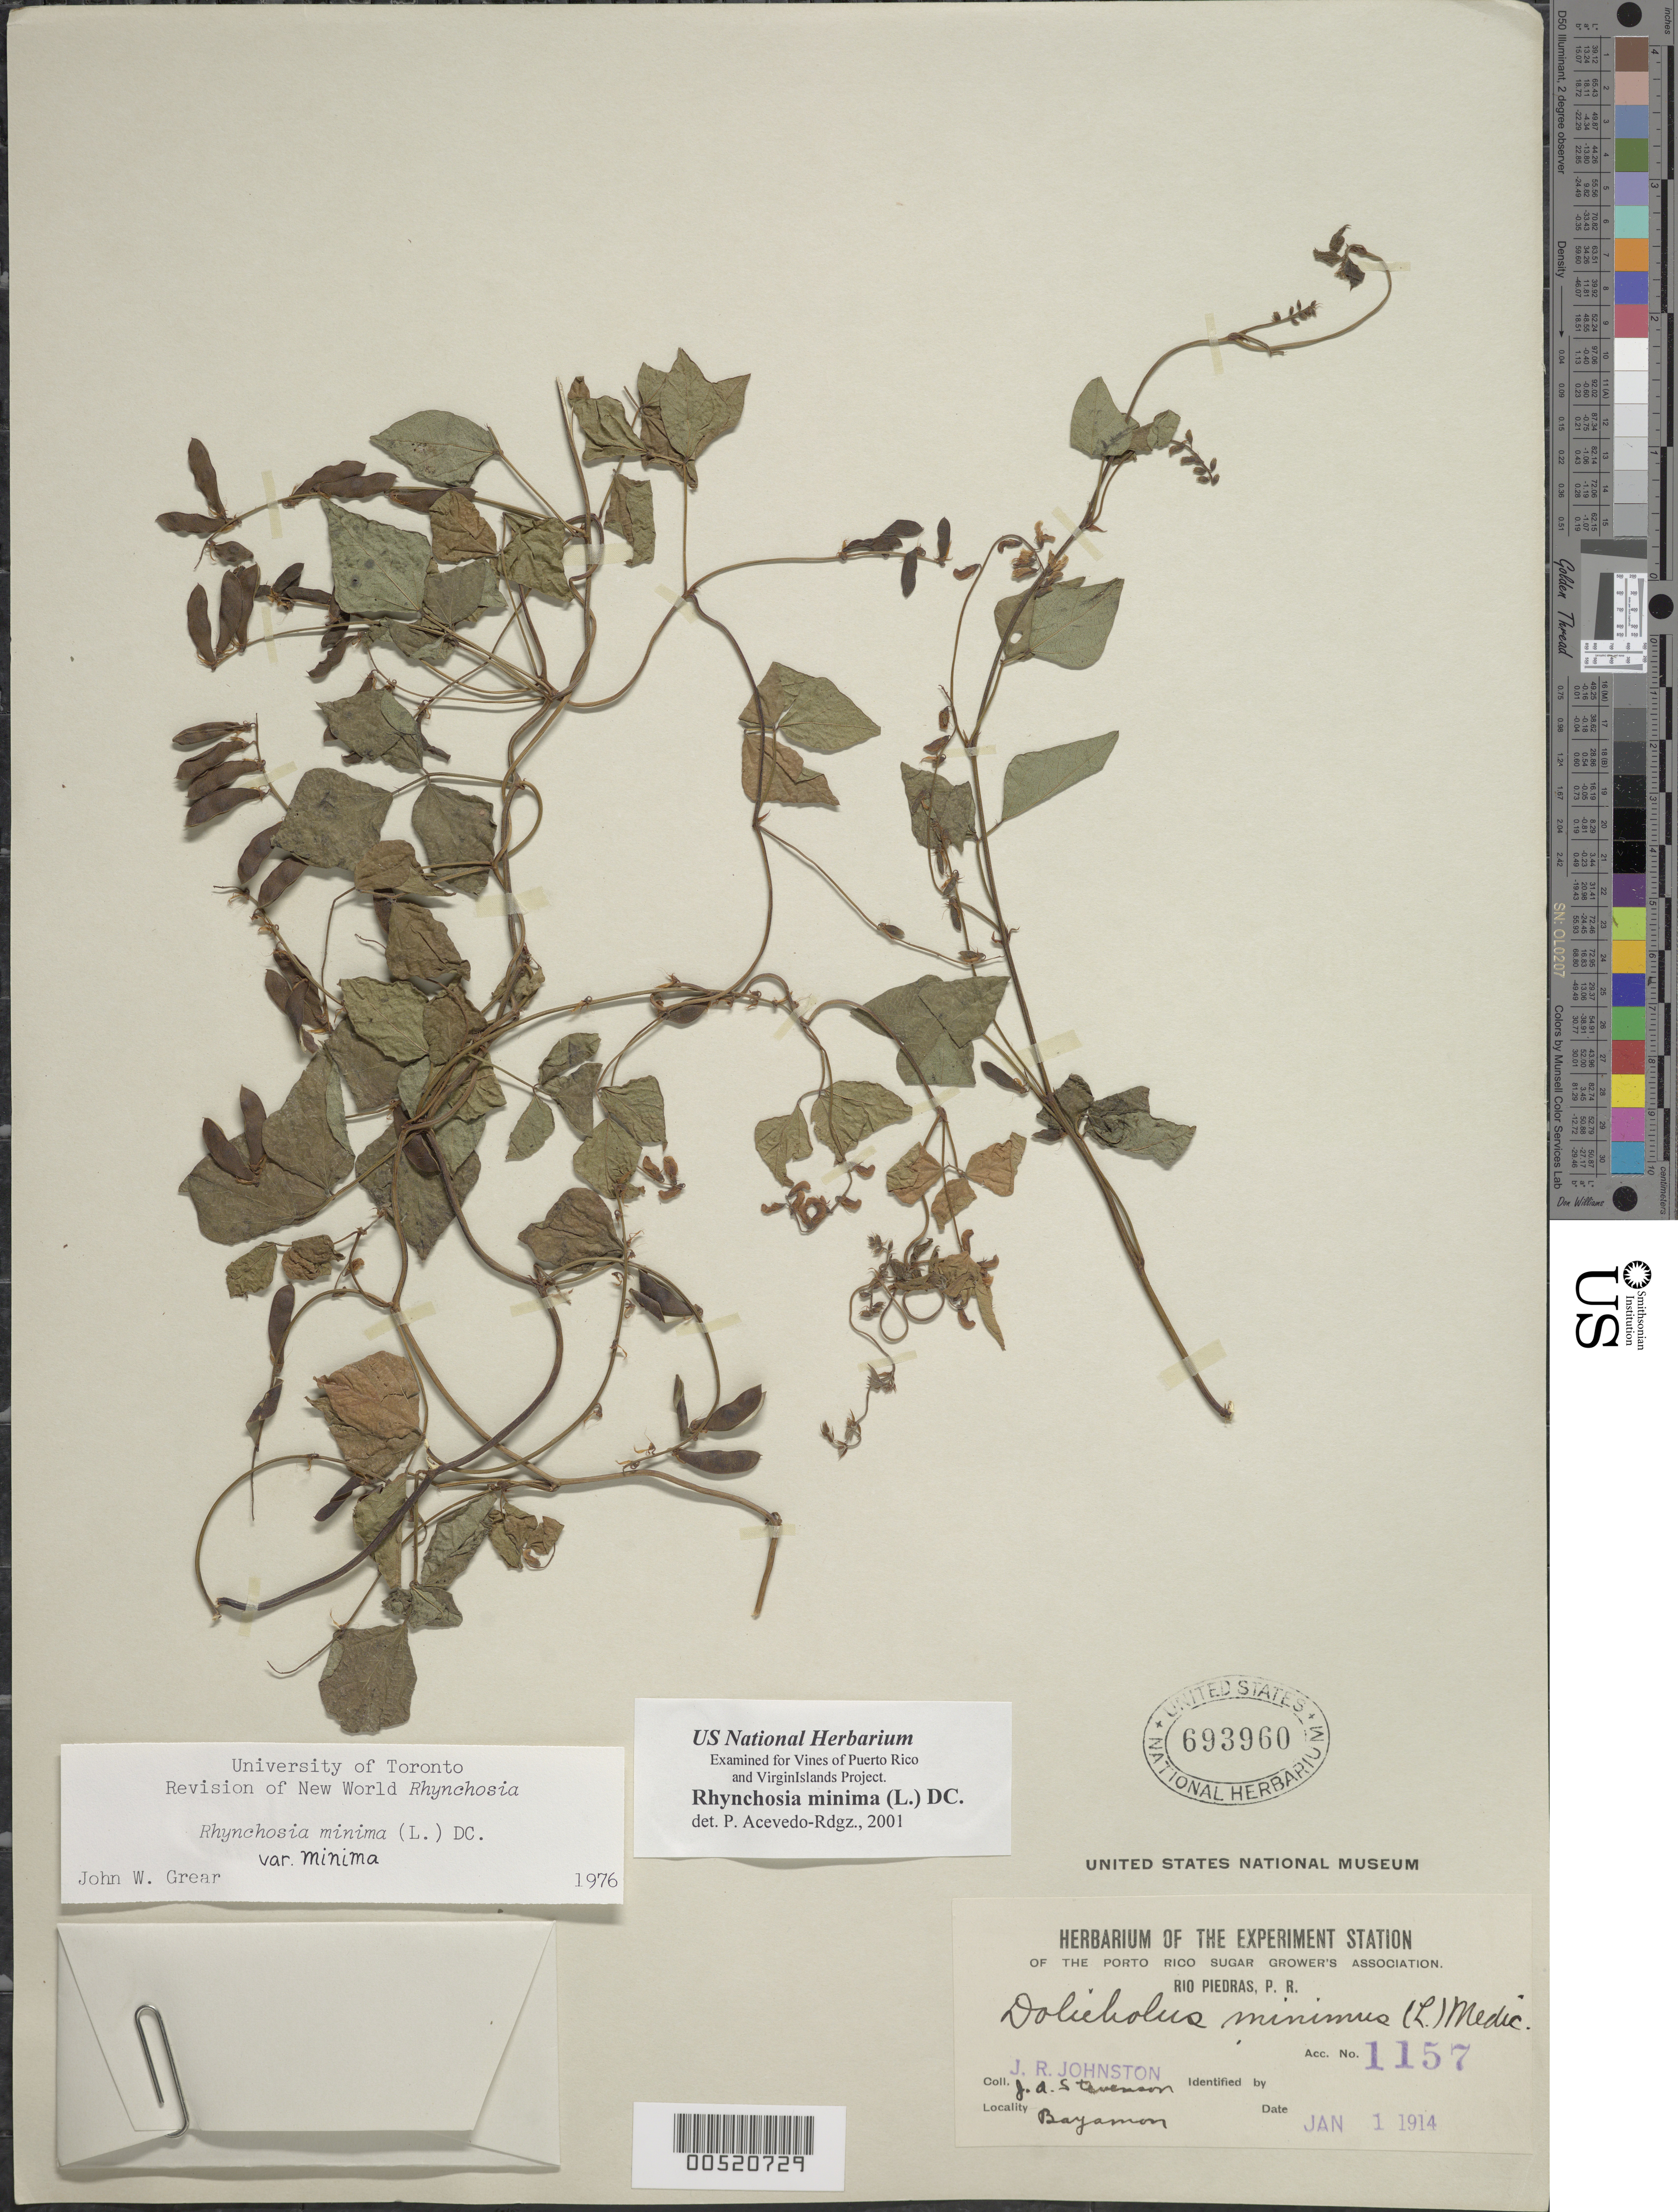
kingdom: Plantae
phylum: Tracheophyta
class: Magnoliopsida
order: Fabales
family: Fabaceae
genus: Rhynchosia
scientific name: Rhynchosia minima var. minima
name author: (L.) DC.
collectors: J. Johnston & J. Stevenson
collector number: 1157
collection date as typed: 01 Jan 1914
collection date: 1914-01-01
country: Puerto Rico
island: Greater Antilles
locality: Bayamon.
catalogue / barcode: US 693960